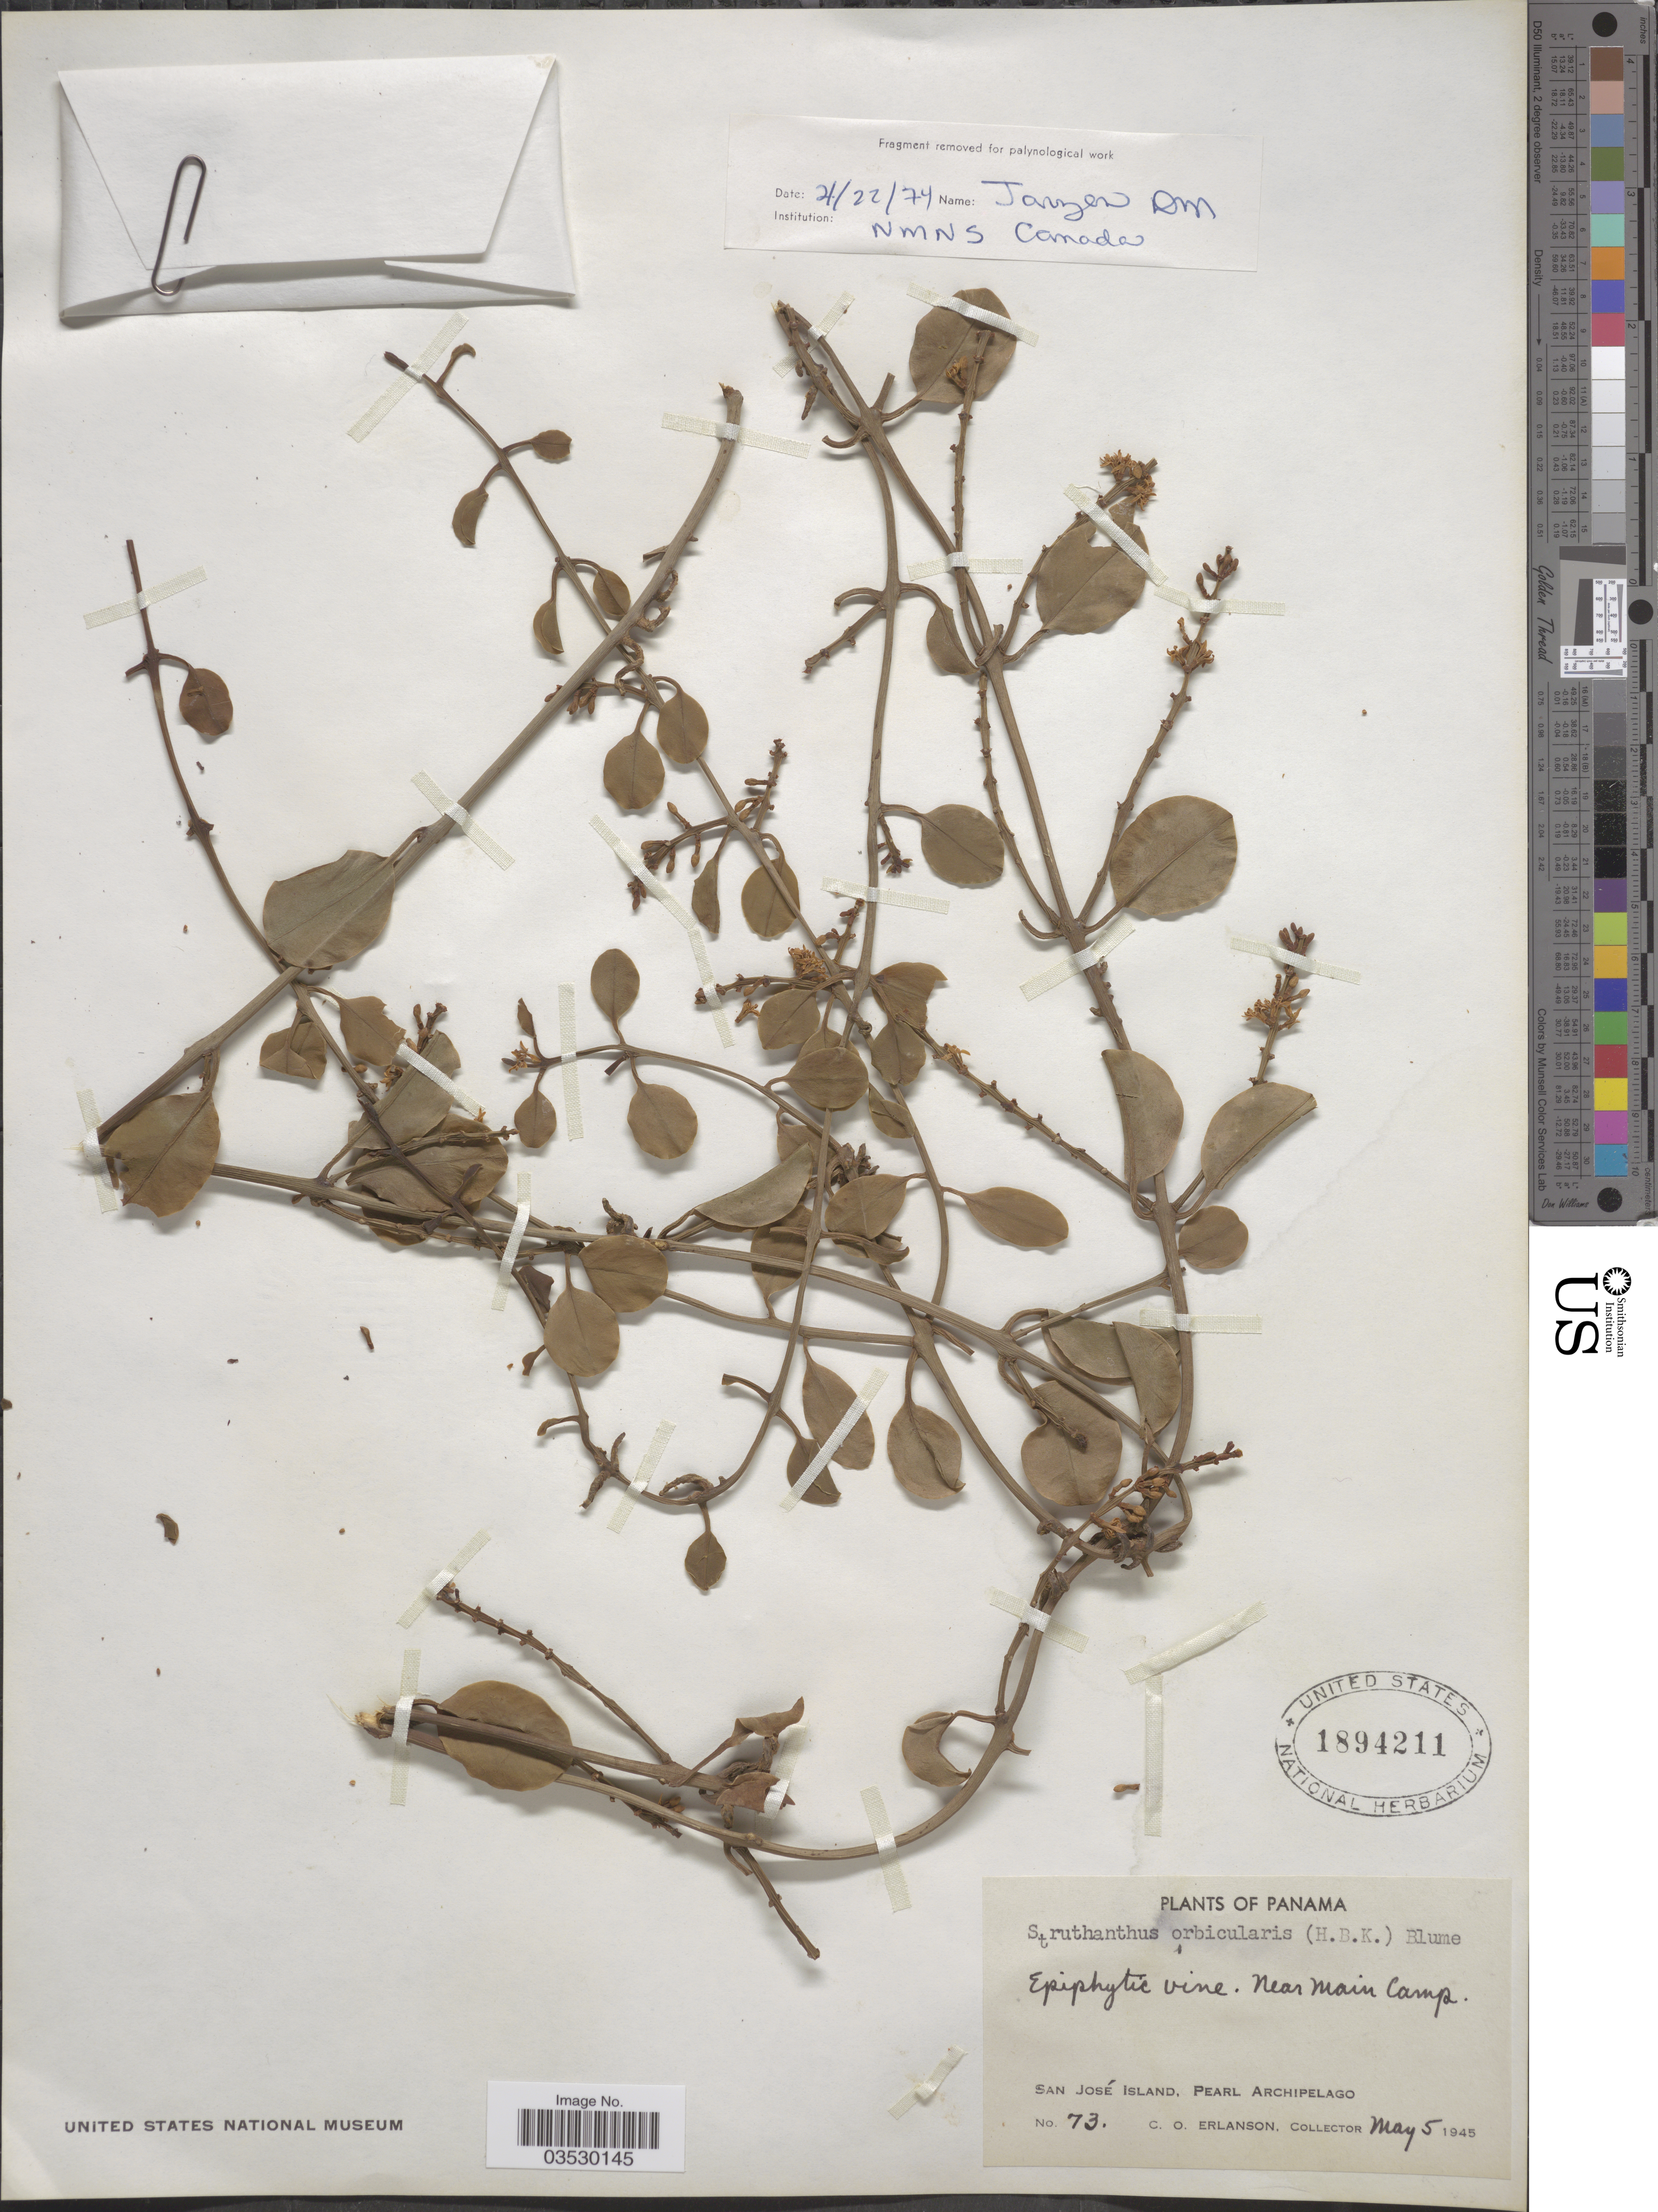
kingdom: Plantae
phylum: Tracheophyta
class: Magnoliopsida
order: Santalales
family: Loranthaceae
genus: Struthanthus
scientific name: Struthanthus orbicularis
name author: (Kunth) Blume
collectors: C. O. Erlanson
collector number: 73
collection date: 1945-05-05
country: Panama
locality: San José Island, Pearl Archipelago. Near Main Camp.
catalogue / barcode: US 1894211